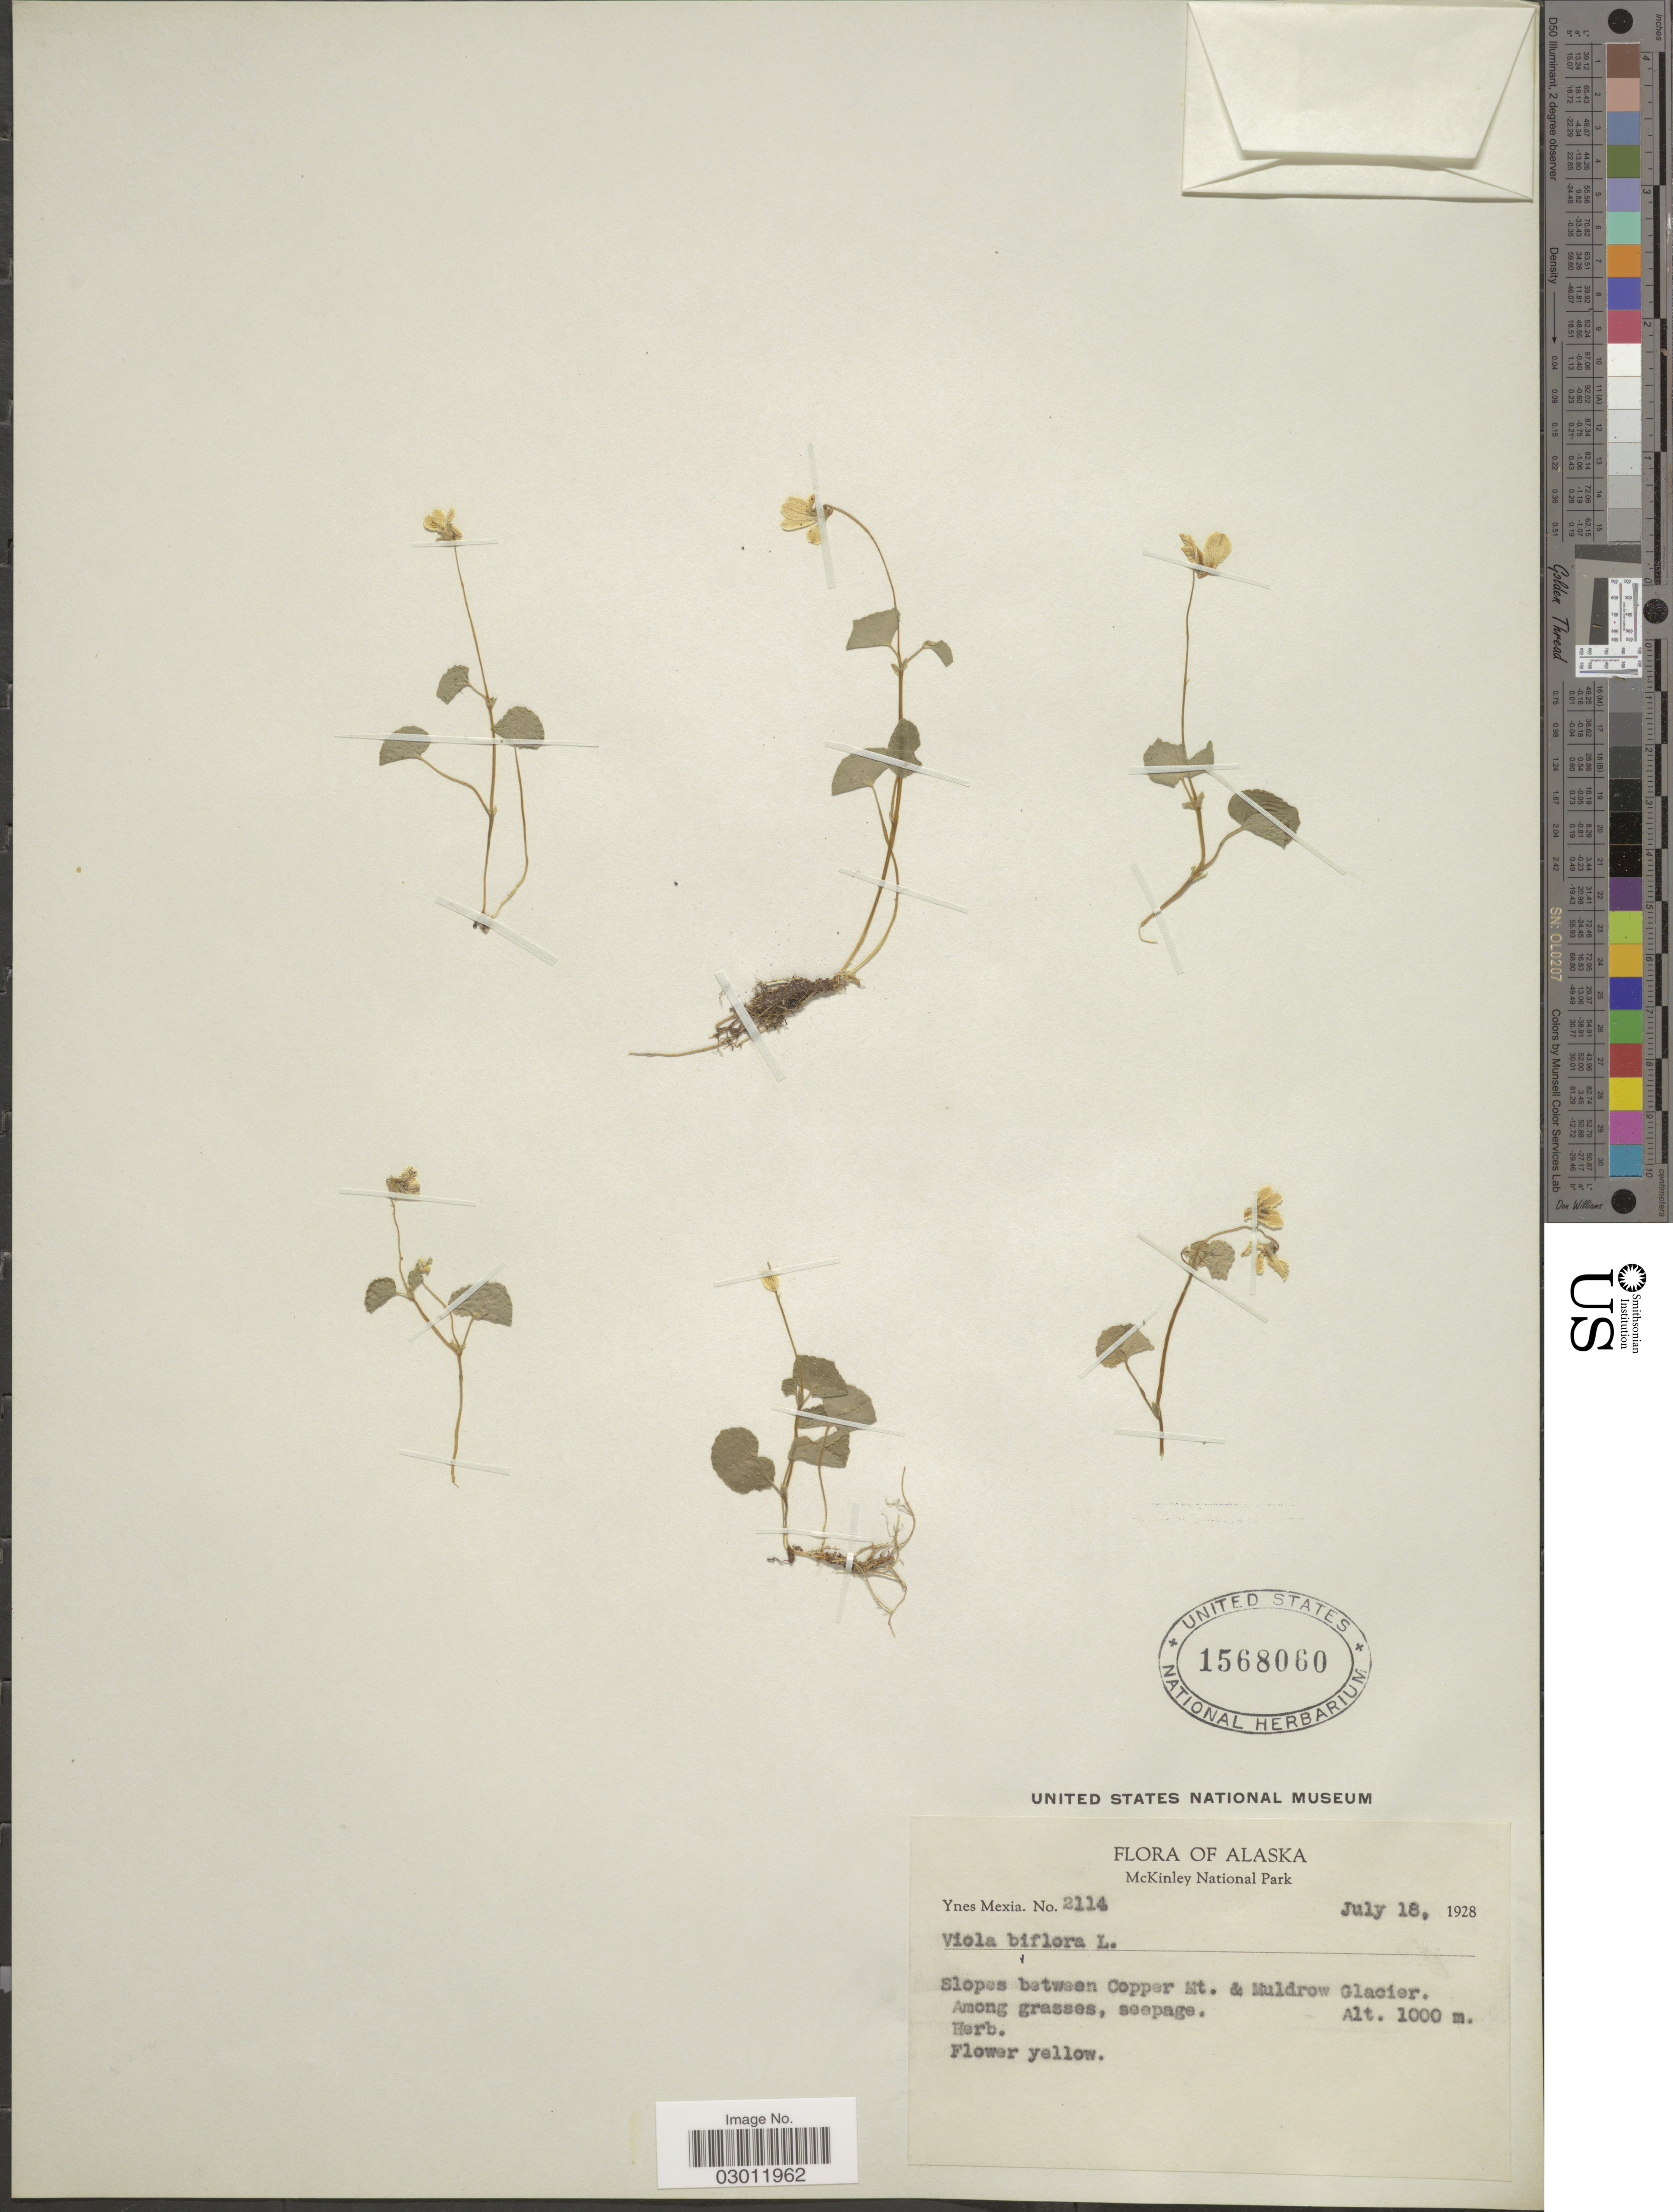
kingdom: Plantae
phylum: Tracheophyta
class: Magnoliopsida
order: Malpighiales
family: Violaceae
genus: Viola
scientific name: Viola biflora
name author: L.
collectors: Y. Mexia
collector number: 2114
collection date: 1928-07-18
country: United States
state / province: Alaska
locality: Slopes between Copper Mt. & Muldrow Glacier.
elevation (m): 1000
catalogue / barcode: US 1568060